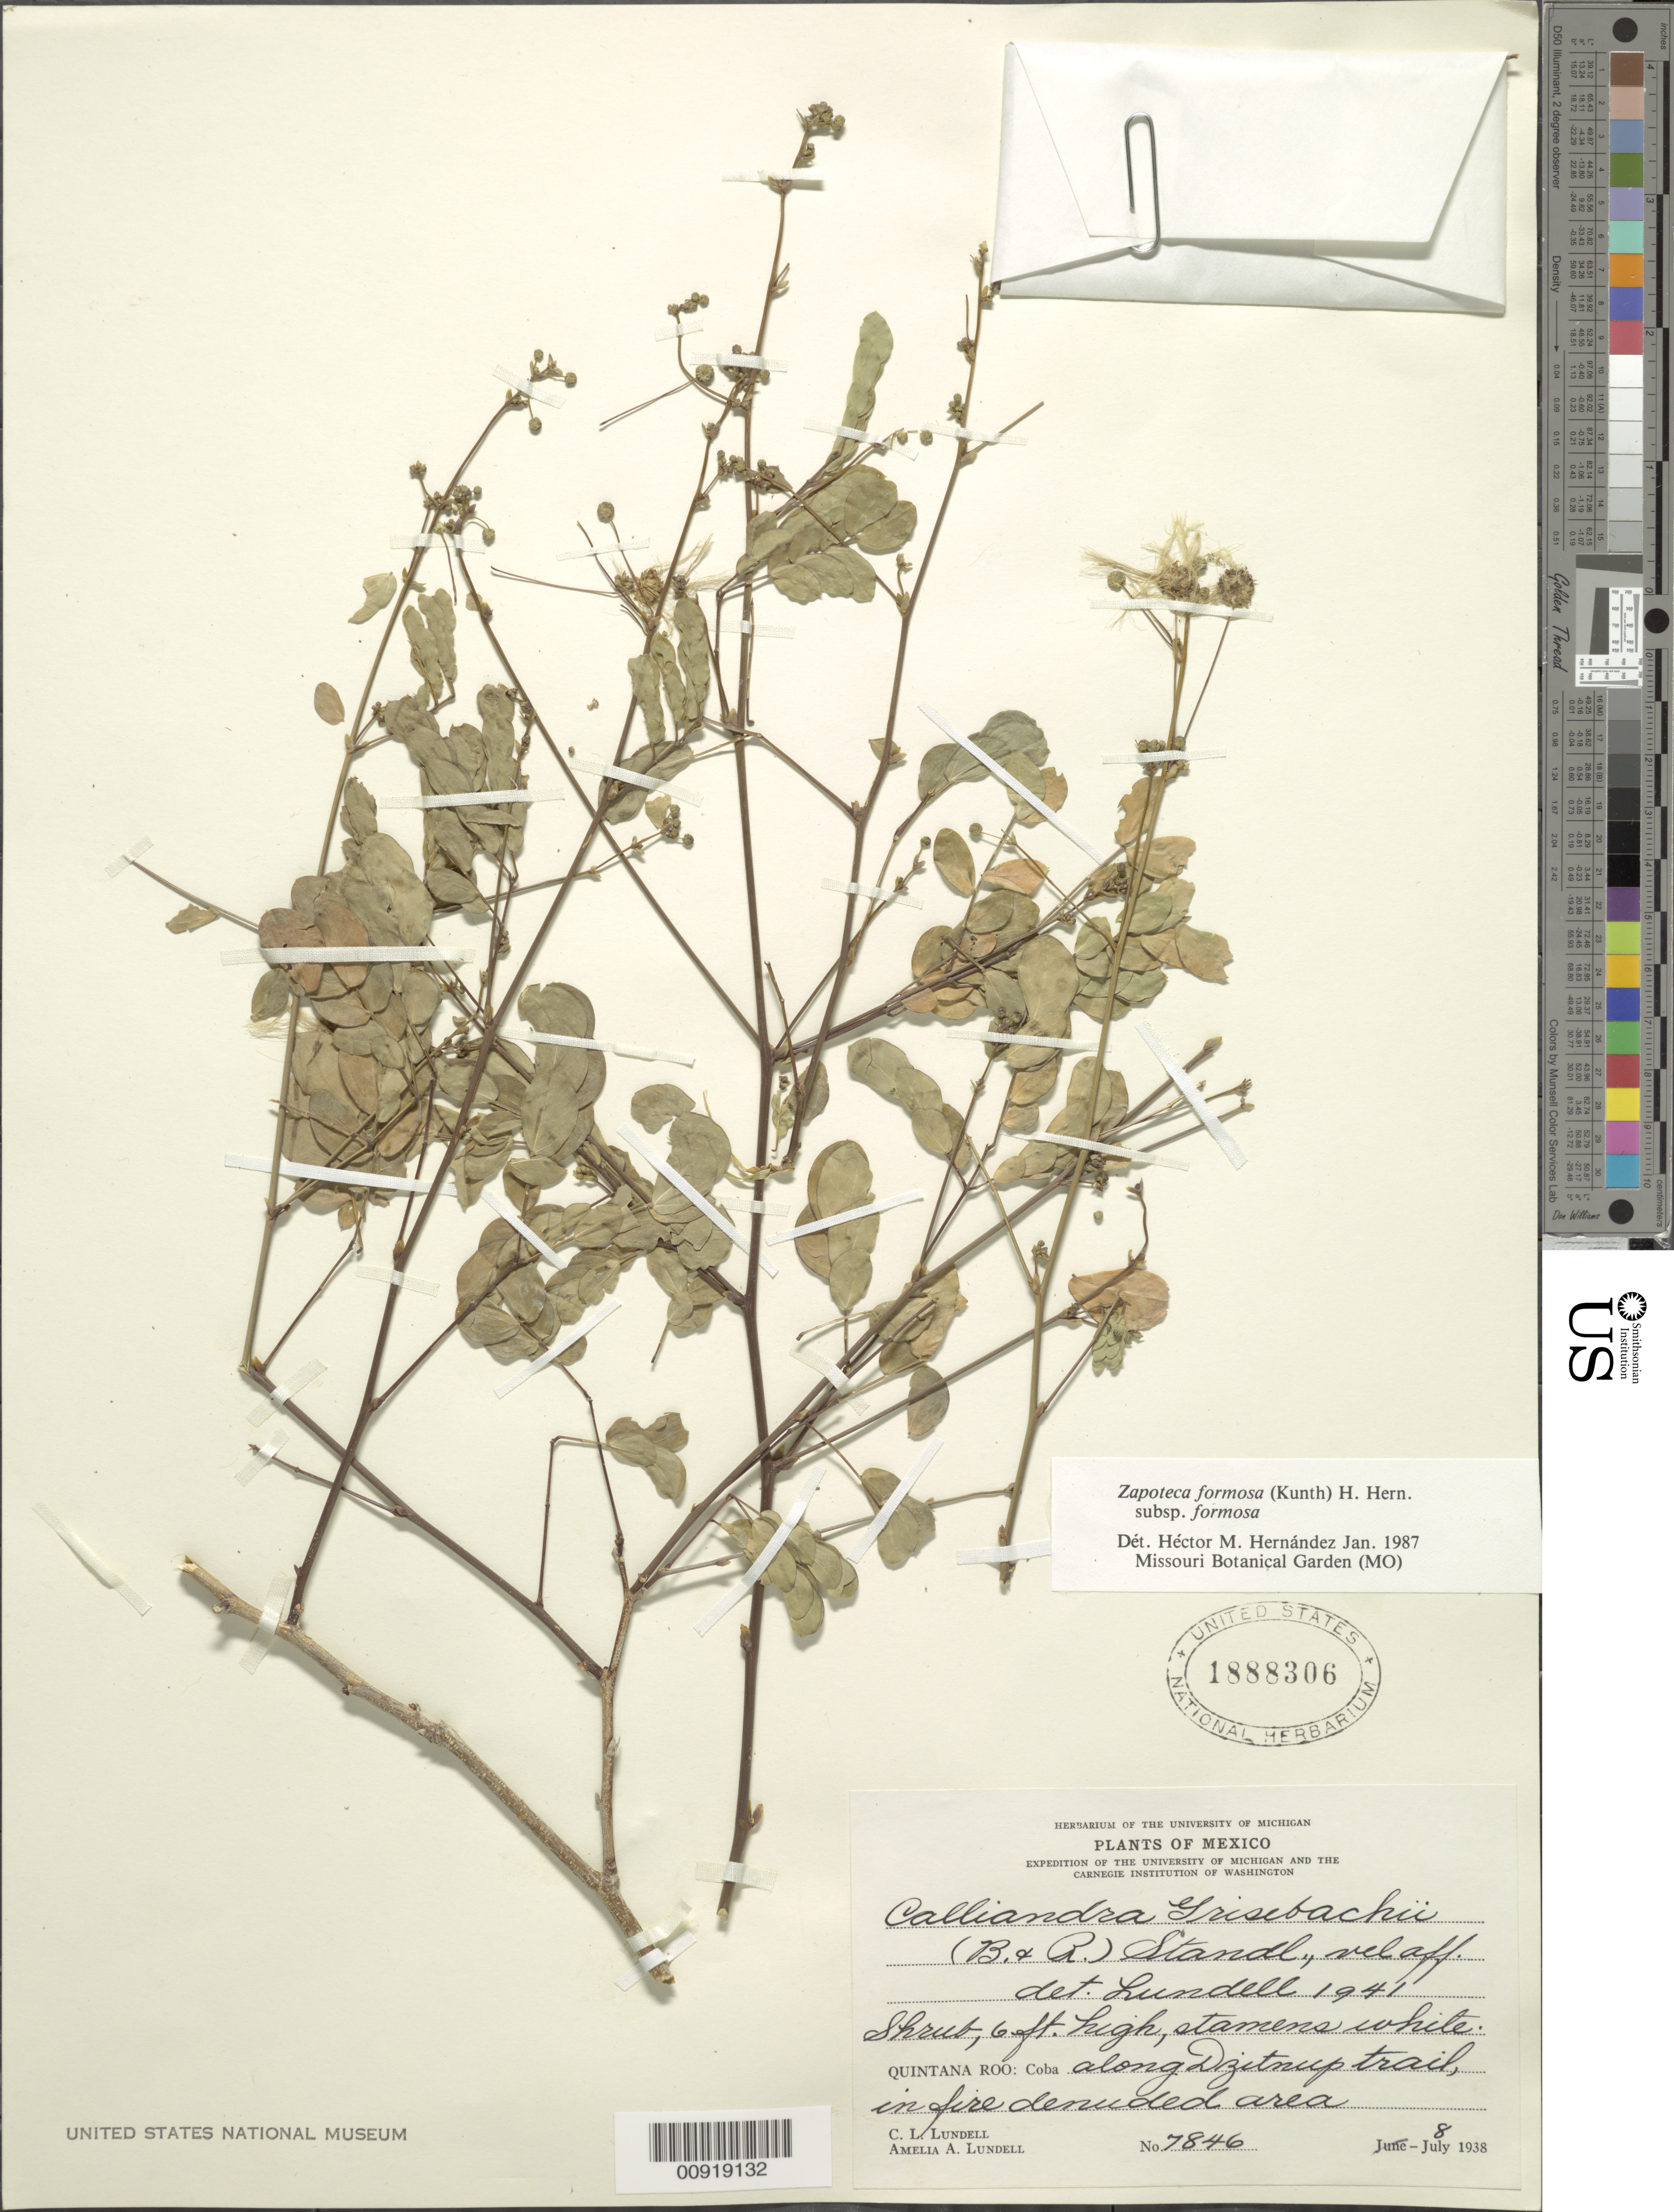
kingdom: Plantae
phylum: Tracheophyta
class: Magnoliopsida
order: Fabales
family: Fabaceae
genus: Zapoteca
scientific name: Zapoteca formosa subsp. formosa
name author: (Kunth) H.M. Hern.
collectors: C. L. Lundell & A. A. Lundell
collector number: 7846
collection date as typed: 08 Jul 1938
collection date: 1938-07-08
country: Mexico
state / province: Quintana Roo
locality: Quintana Roo: Coba along Dzitnup trail.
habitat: In fire denuded area.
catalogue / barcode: US 1888306